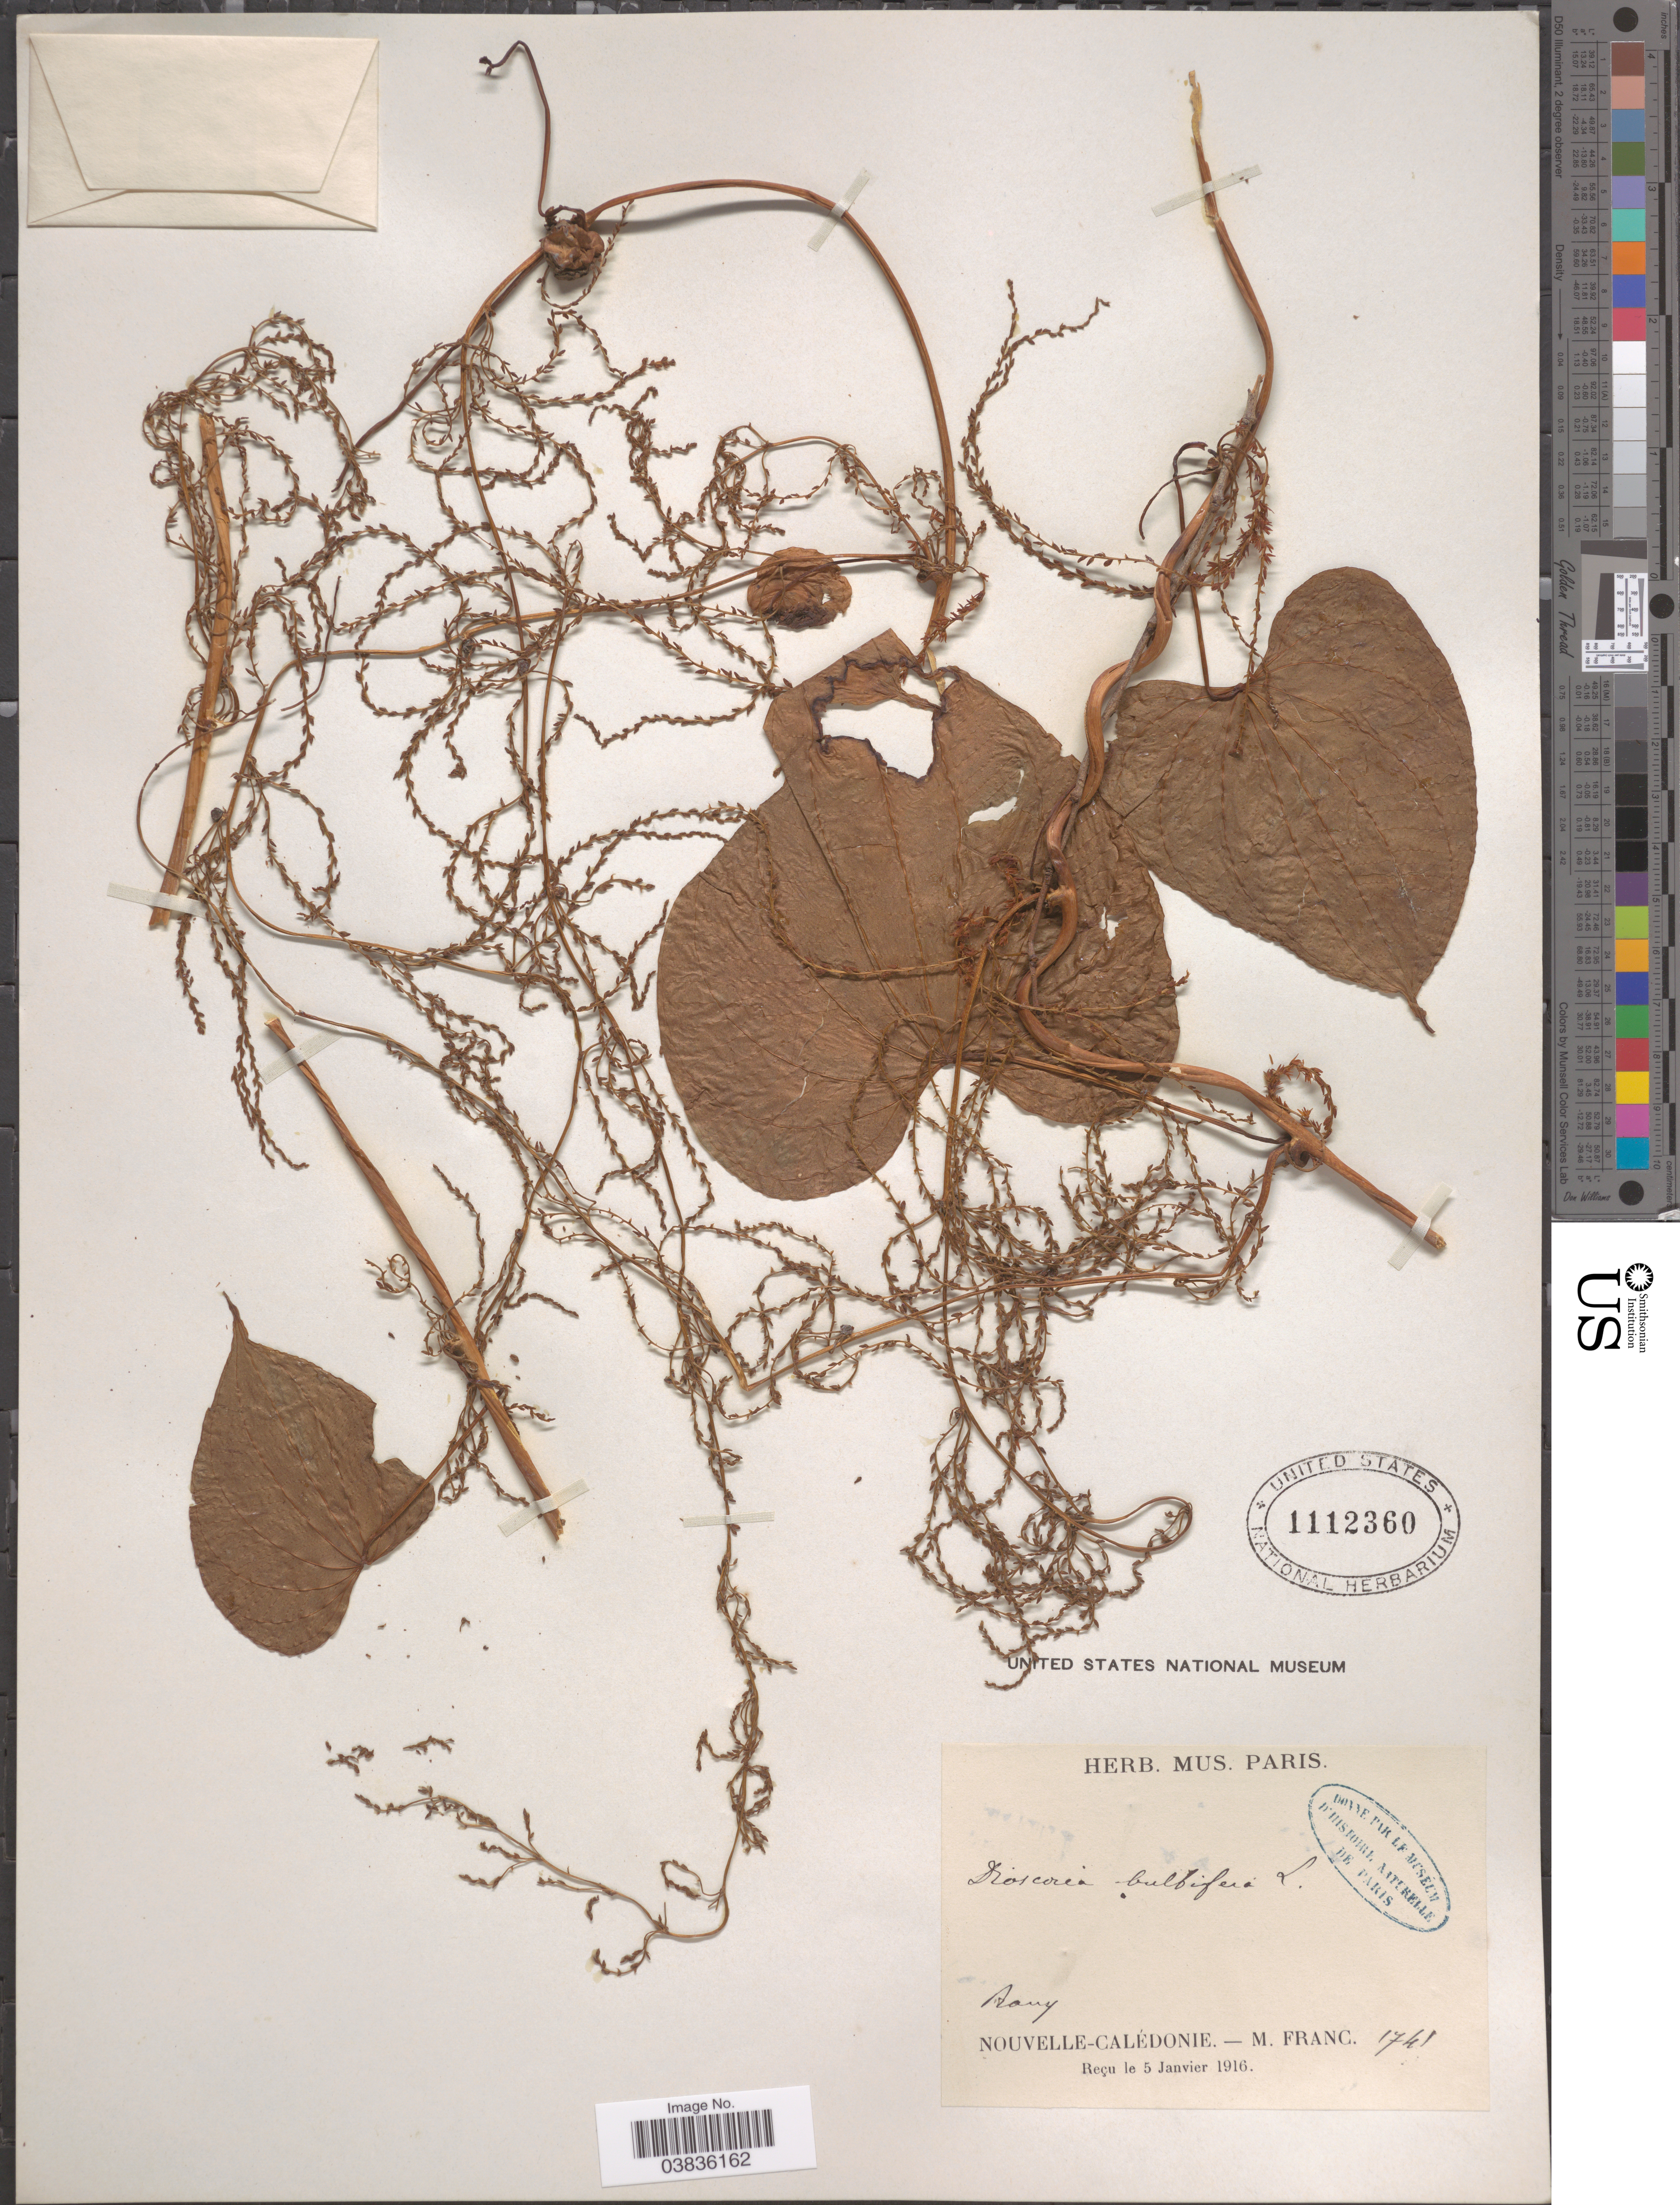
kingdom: Plantae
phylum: Tracheophyta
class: Liliopsida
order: Dioscoreales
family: Dioscoreaceae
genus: Dioscorea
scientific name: Dioscorea bulbifera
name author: L.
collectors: M. Franc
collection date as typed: Transcribed d/m/y: //1741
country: New Caledonia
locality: Prony. Nouvelle-Calédonie.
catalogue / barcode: US 1112360